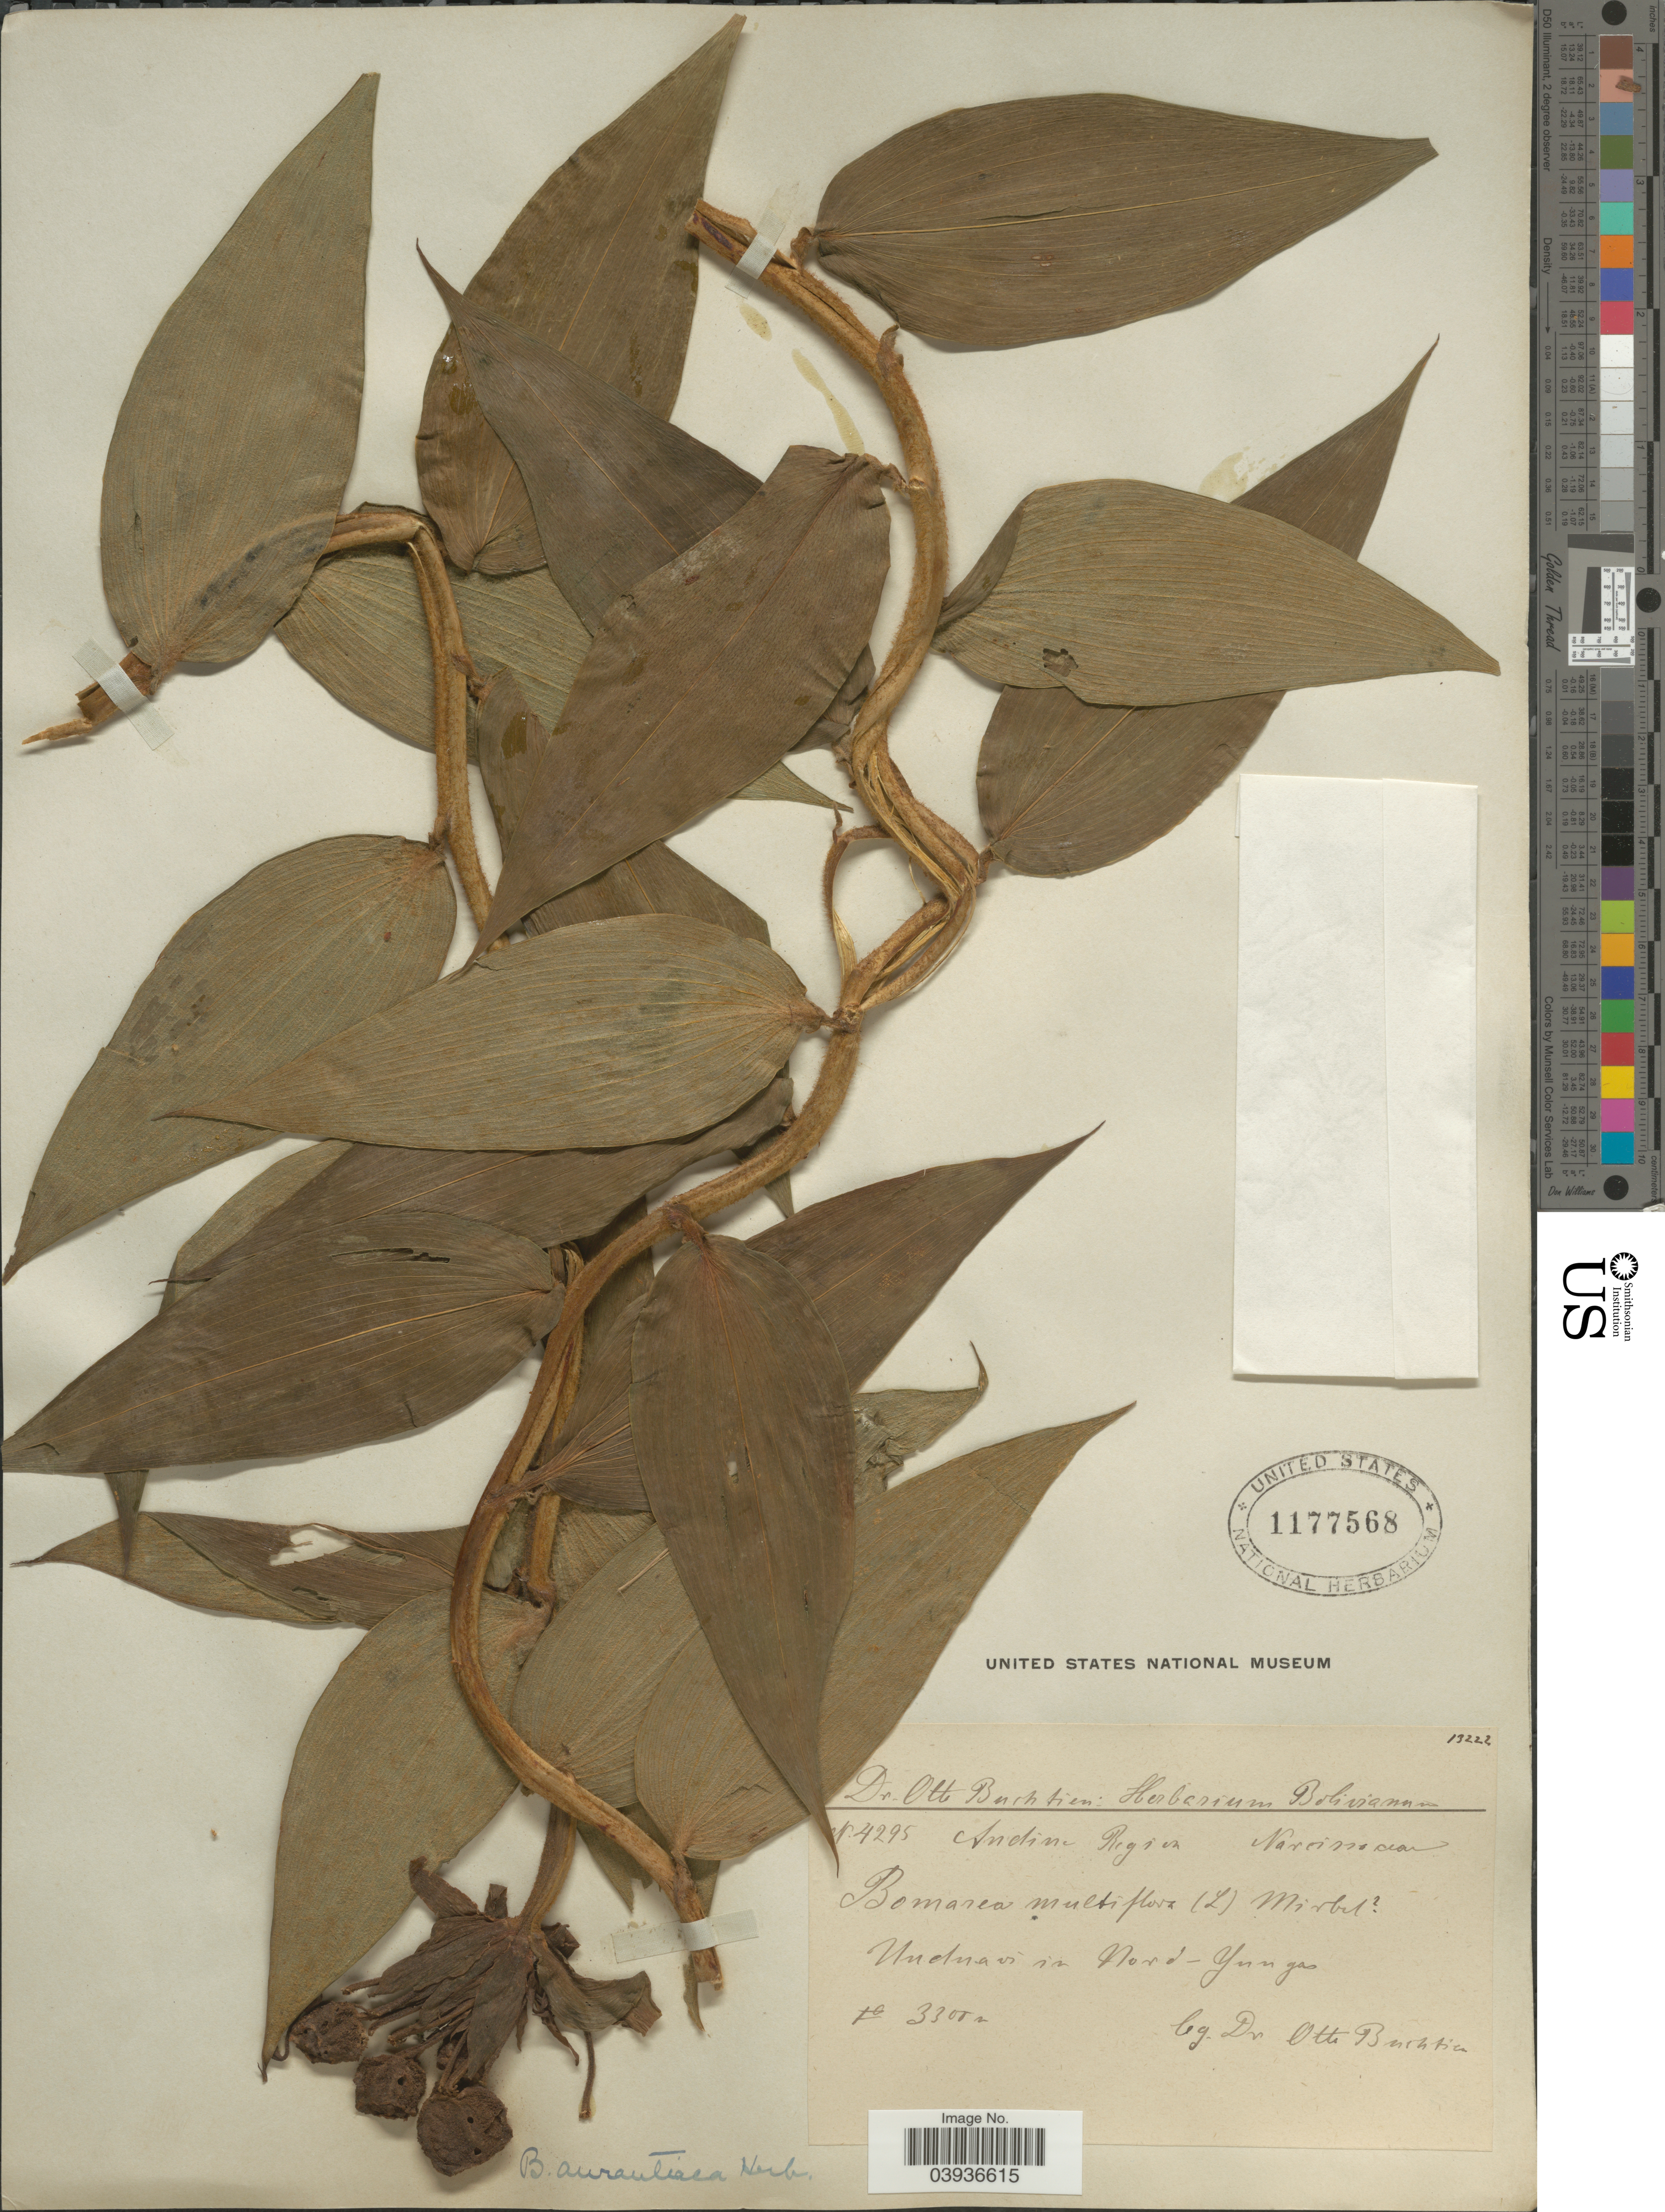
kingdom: Plantae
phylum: Tracheophyta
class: Liliopsida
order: Liliales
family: Alstroemeriaceae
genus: Bomarea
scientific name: Bomarea aurantiaca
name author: Herb.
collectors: O. Buchtien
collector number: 4295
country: Bolivia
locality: Andine Region. Unduavi in Nord-Yungas.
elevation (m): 3300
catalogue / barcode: US 1177568